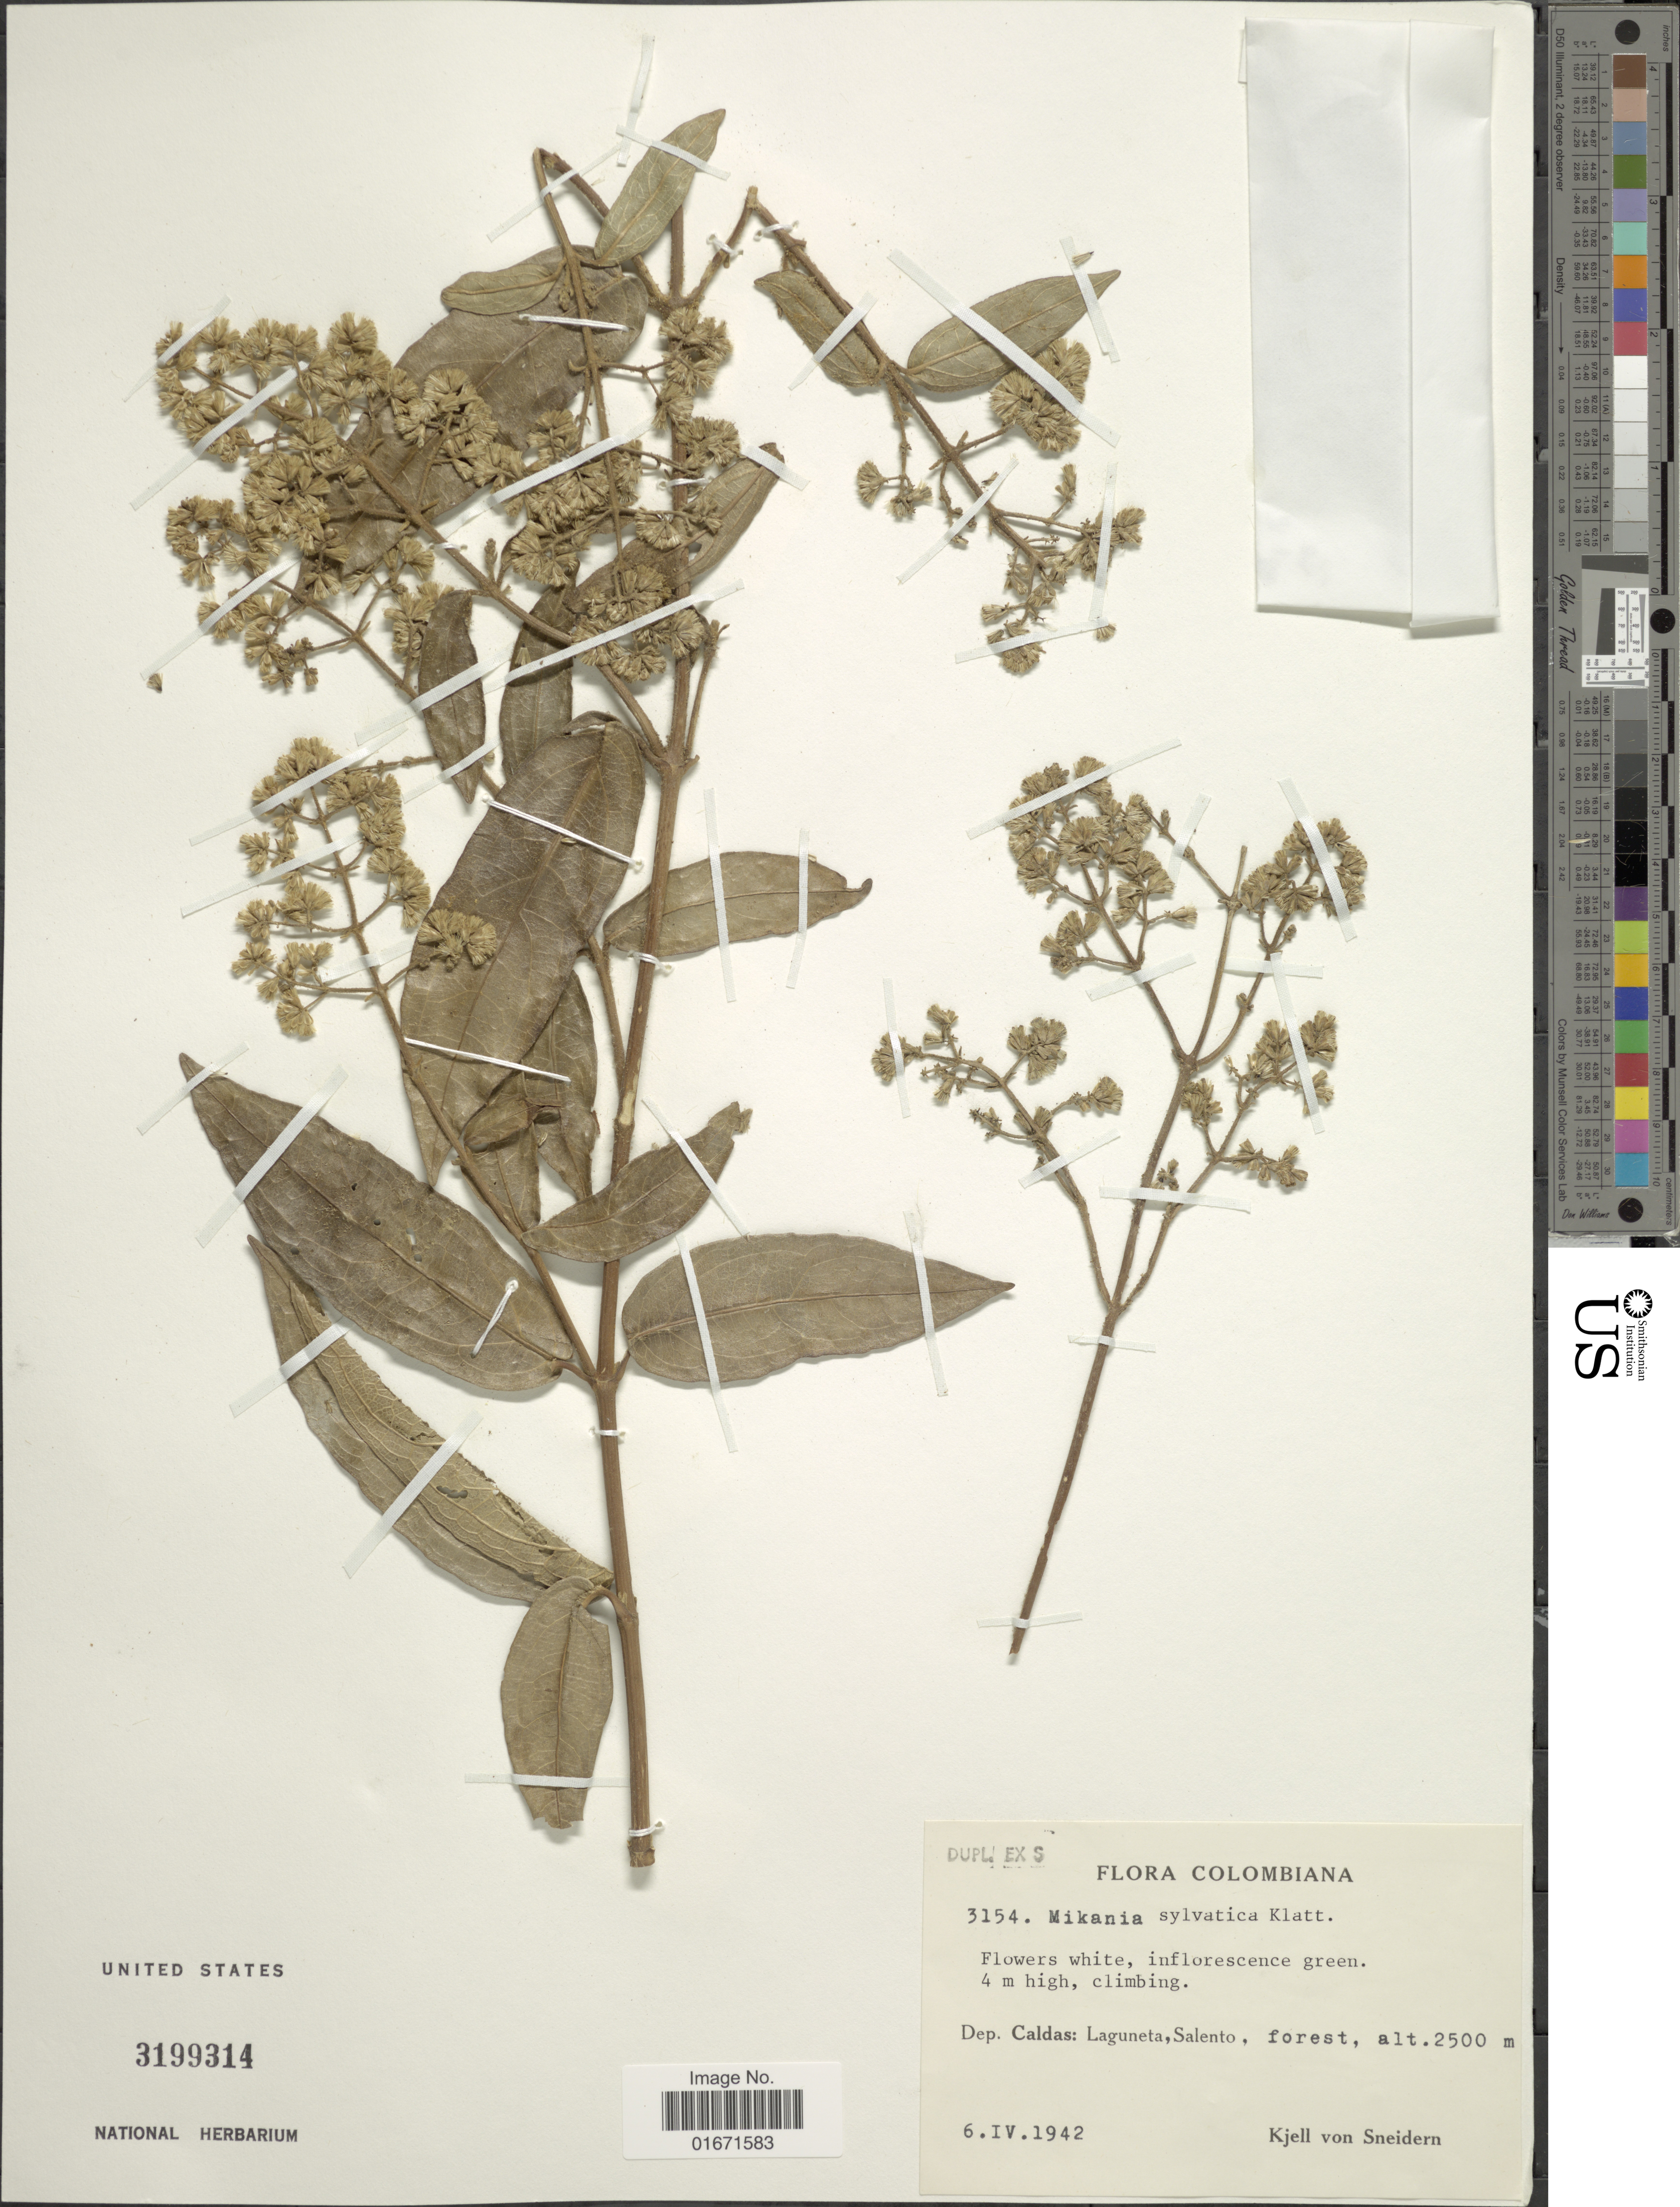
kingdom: Plantae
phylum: Tracheophyta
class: Magnoliopsida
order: Asterales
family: Asteraceae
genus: Mikania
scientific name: Mikania sylvatica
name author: Klatt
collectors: K. von Sneidern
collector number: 3154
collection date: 1942-04-06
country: Colombia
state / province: Caldas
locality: Dep. Caldas: Laguneta, Salento, forest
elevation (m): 2500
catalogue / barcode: US 3199314